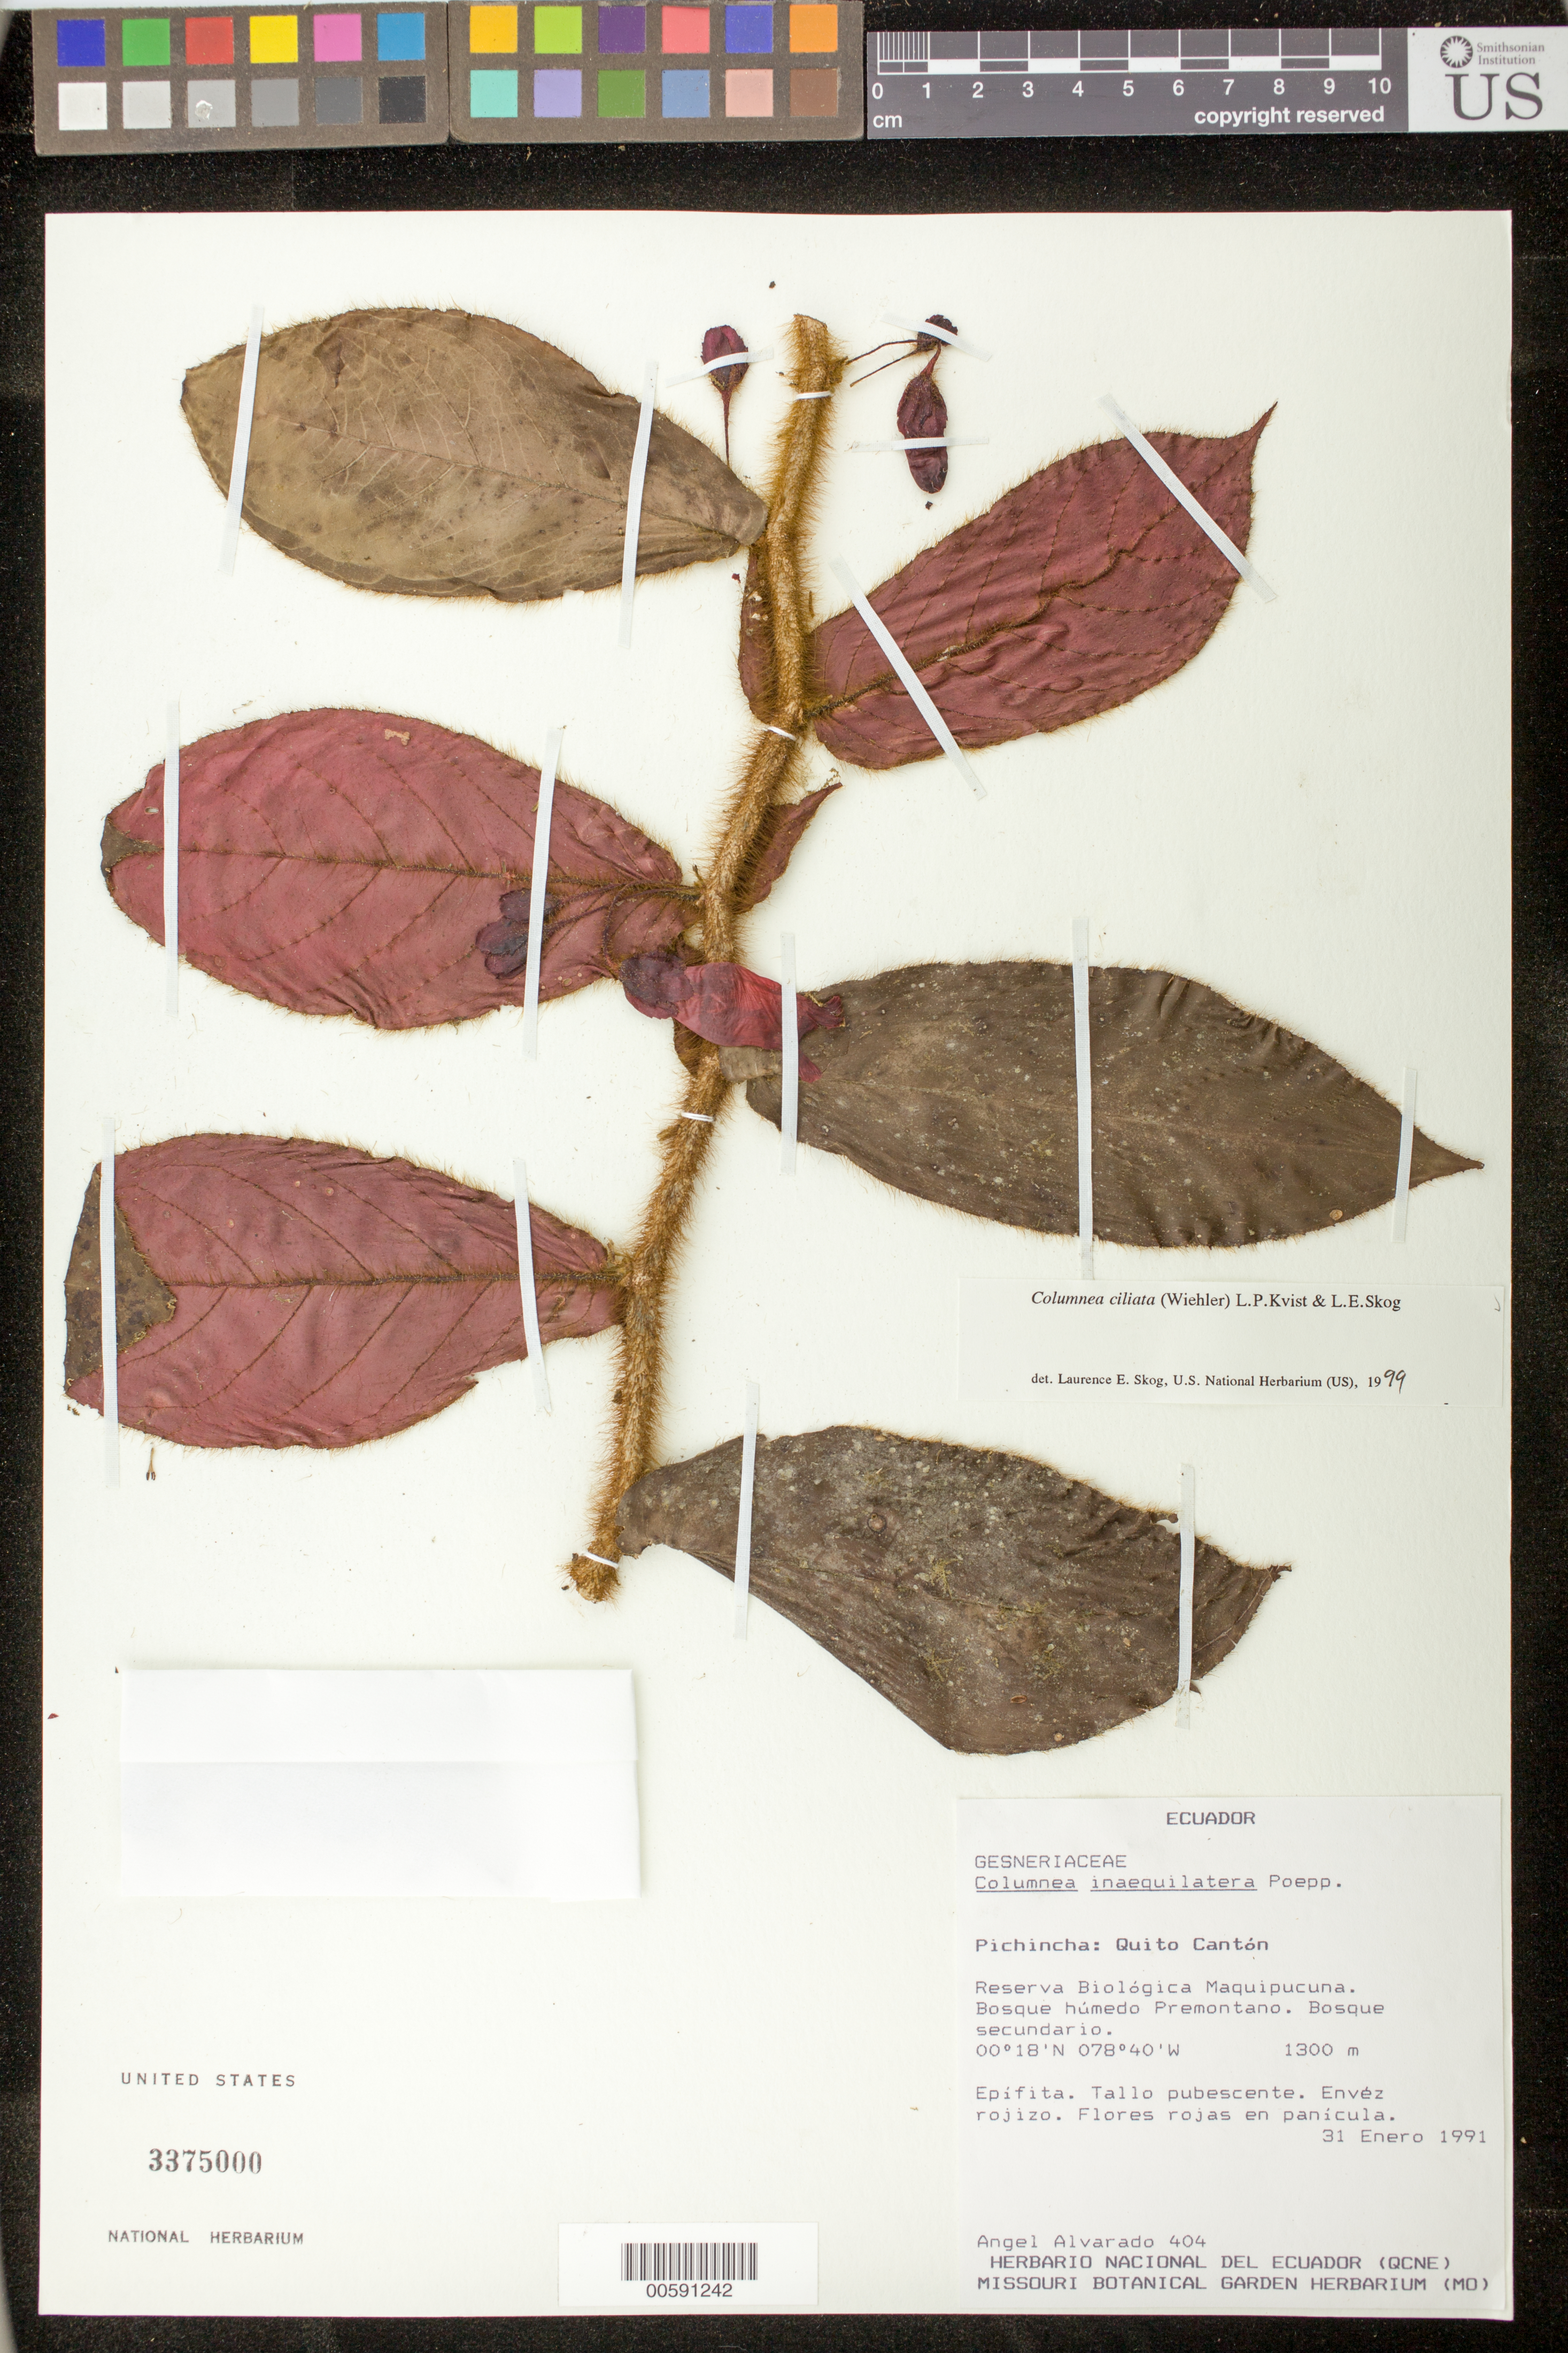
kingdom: Plantae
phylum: Tracheophyta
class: Magnoliopsida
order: Lamiales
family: Gesneriaceae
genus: Columnea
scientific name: Columnea ciliata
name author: (Wiehler) L.P. Kvist & L.E. Skog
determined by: Skog, Laurence E.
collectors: A. Alvarado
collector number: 404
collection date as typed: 31 Jan 1991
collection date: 1991-01-31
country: Ecuador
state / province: Pichincha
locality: Quito Cantón: Reserva Biológica Maquipucuna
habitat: Bosque húmedo premontano; bosque secundario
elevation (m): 1300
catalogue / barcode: US 3375000